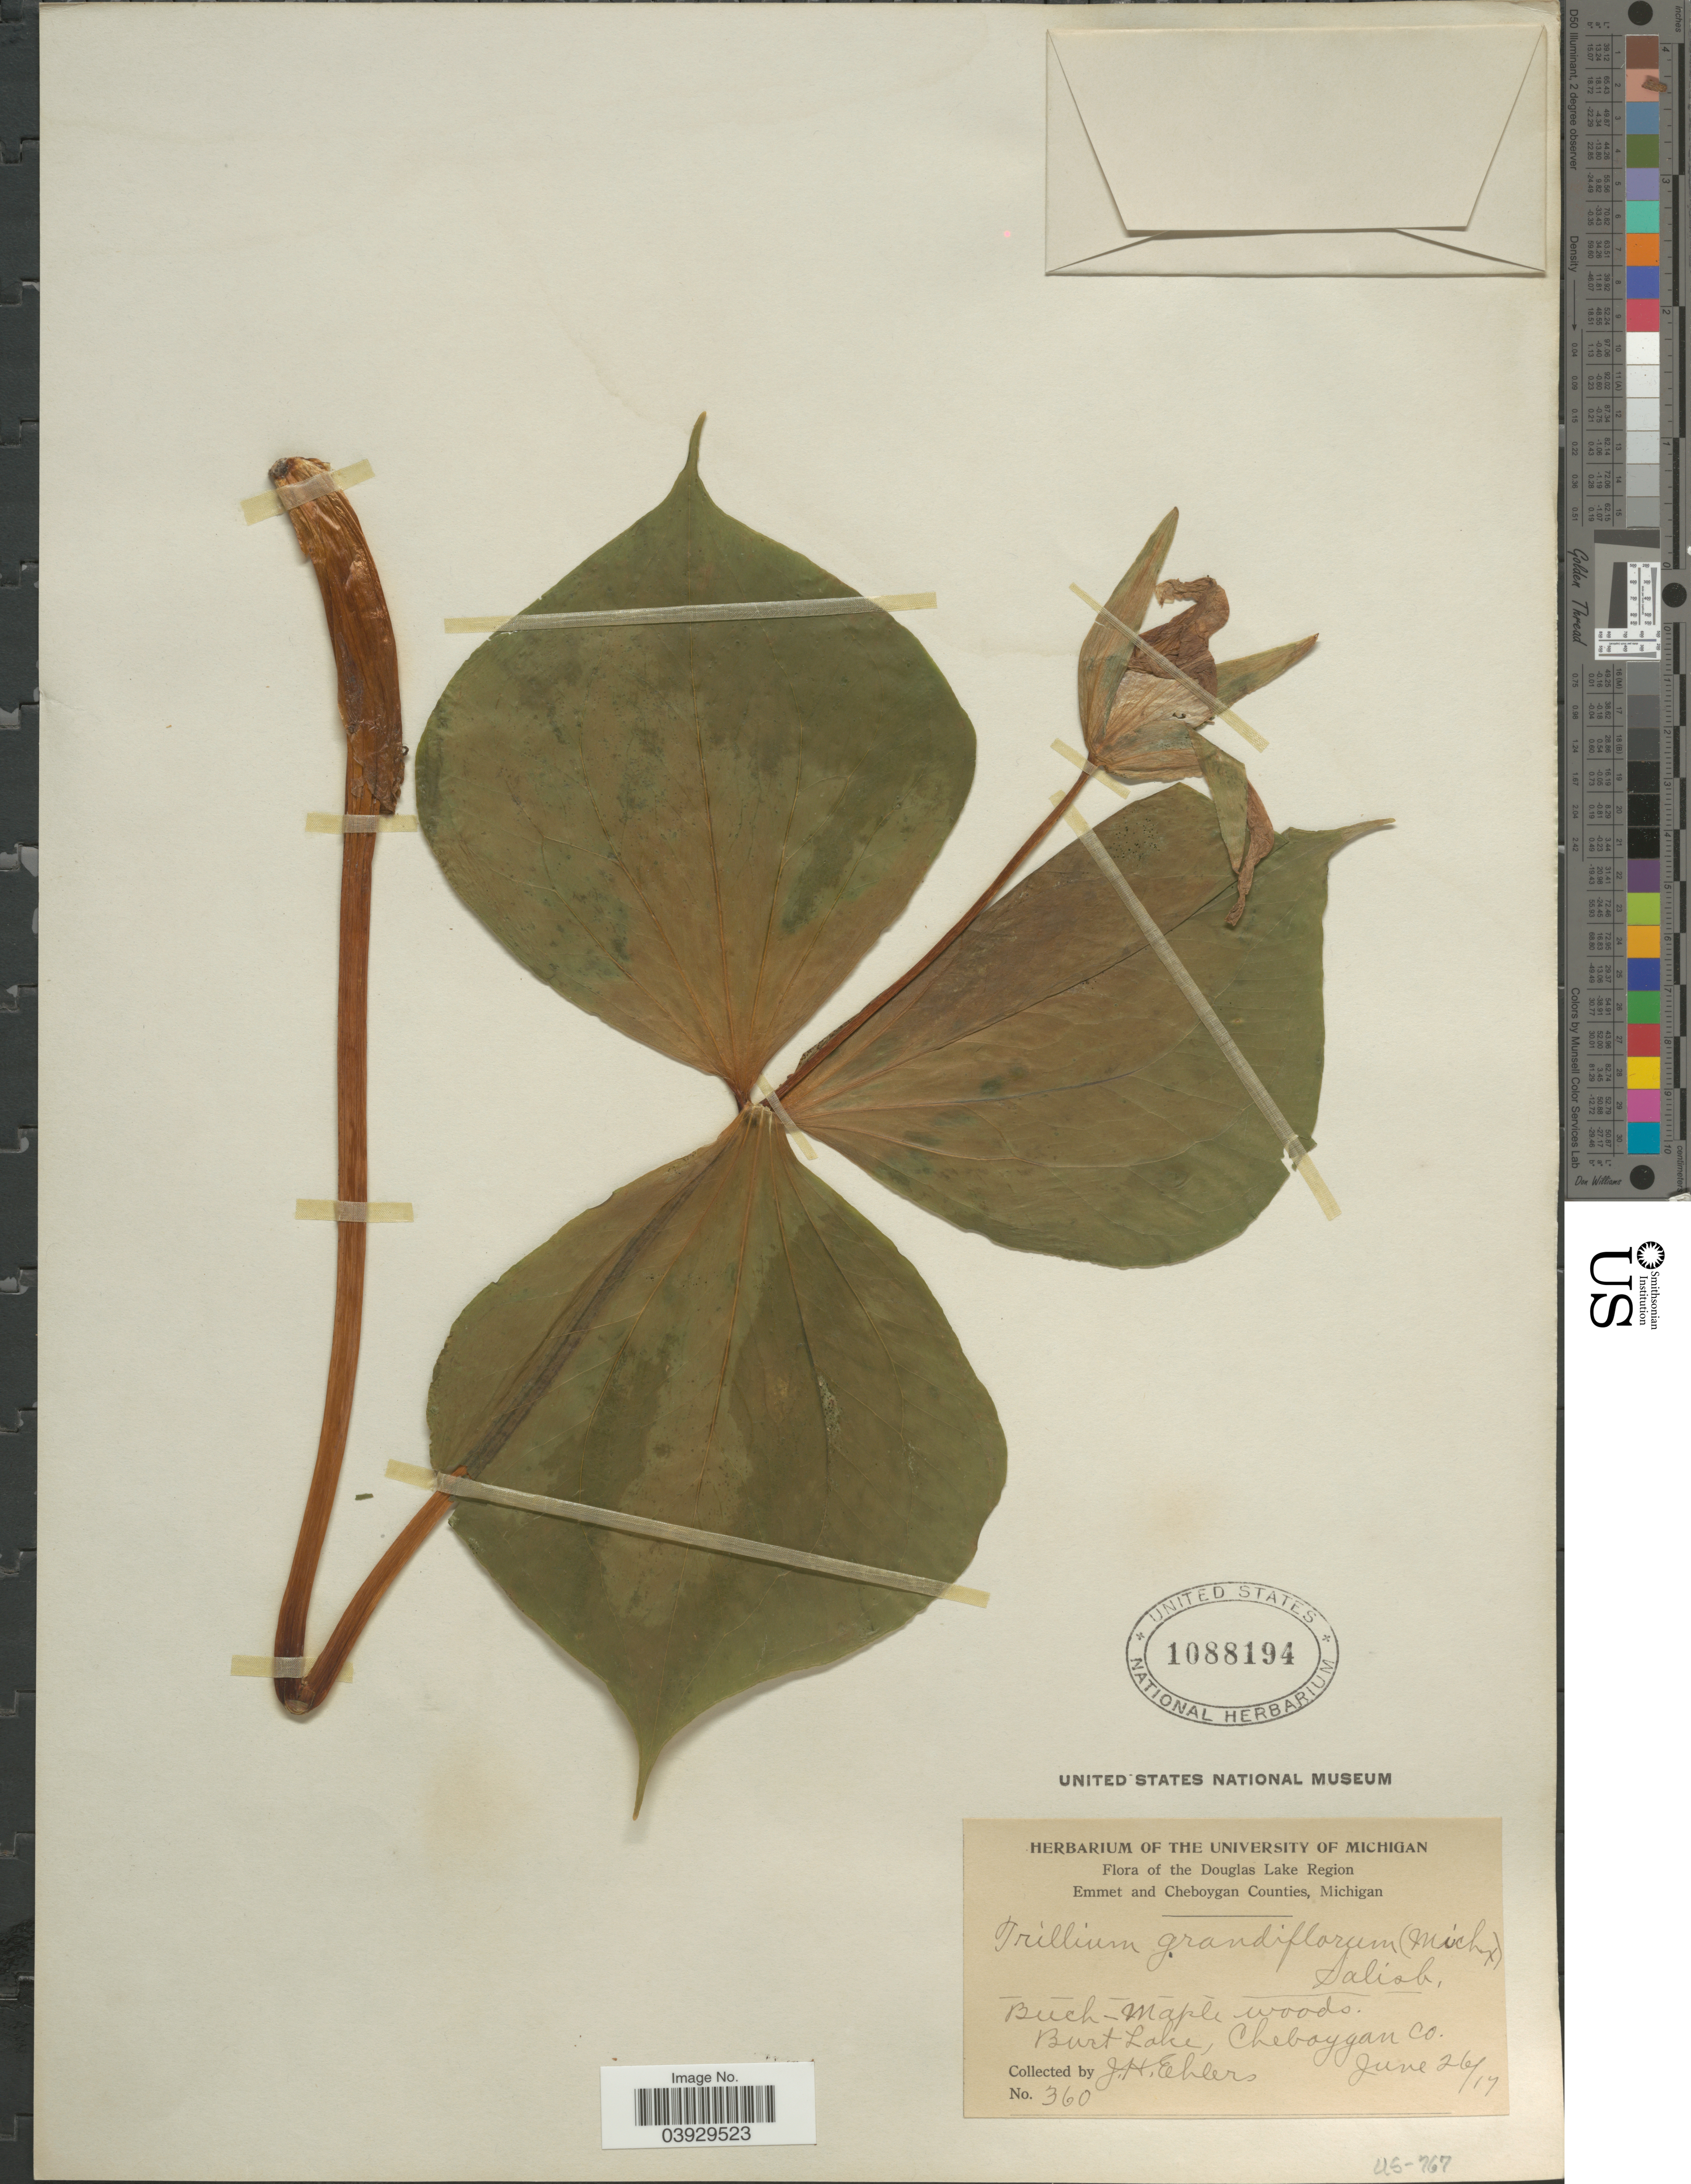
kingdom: Plantae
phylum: Tracheophyta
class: Liliopsida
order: Liliales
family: Melanthiaceae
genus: Trillium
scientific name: Trillium grandiflorum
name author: (Michx.) Salisb.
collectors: J. H. Ehlers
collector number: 360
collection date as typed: Transcribed d/m/y: 26/6/17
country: United States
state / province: Michigan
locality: The Douglas Lake Region. Burt Lake, Cheboygan Co.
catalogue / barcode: US 1088194